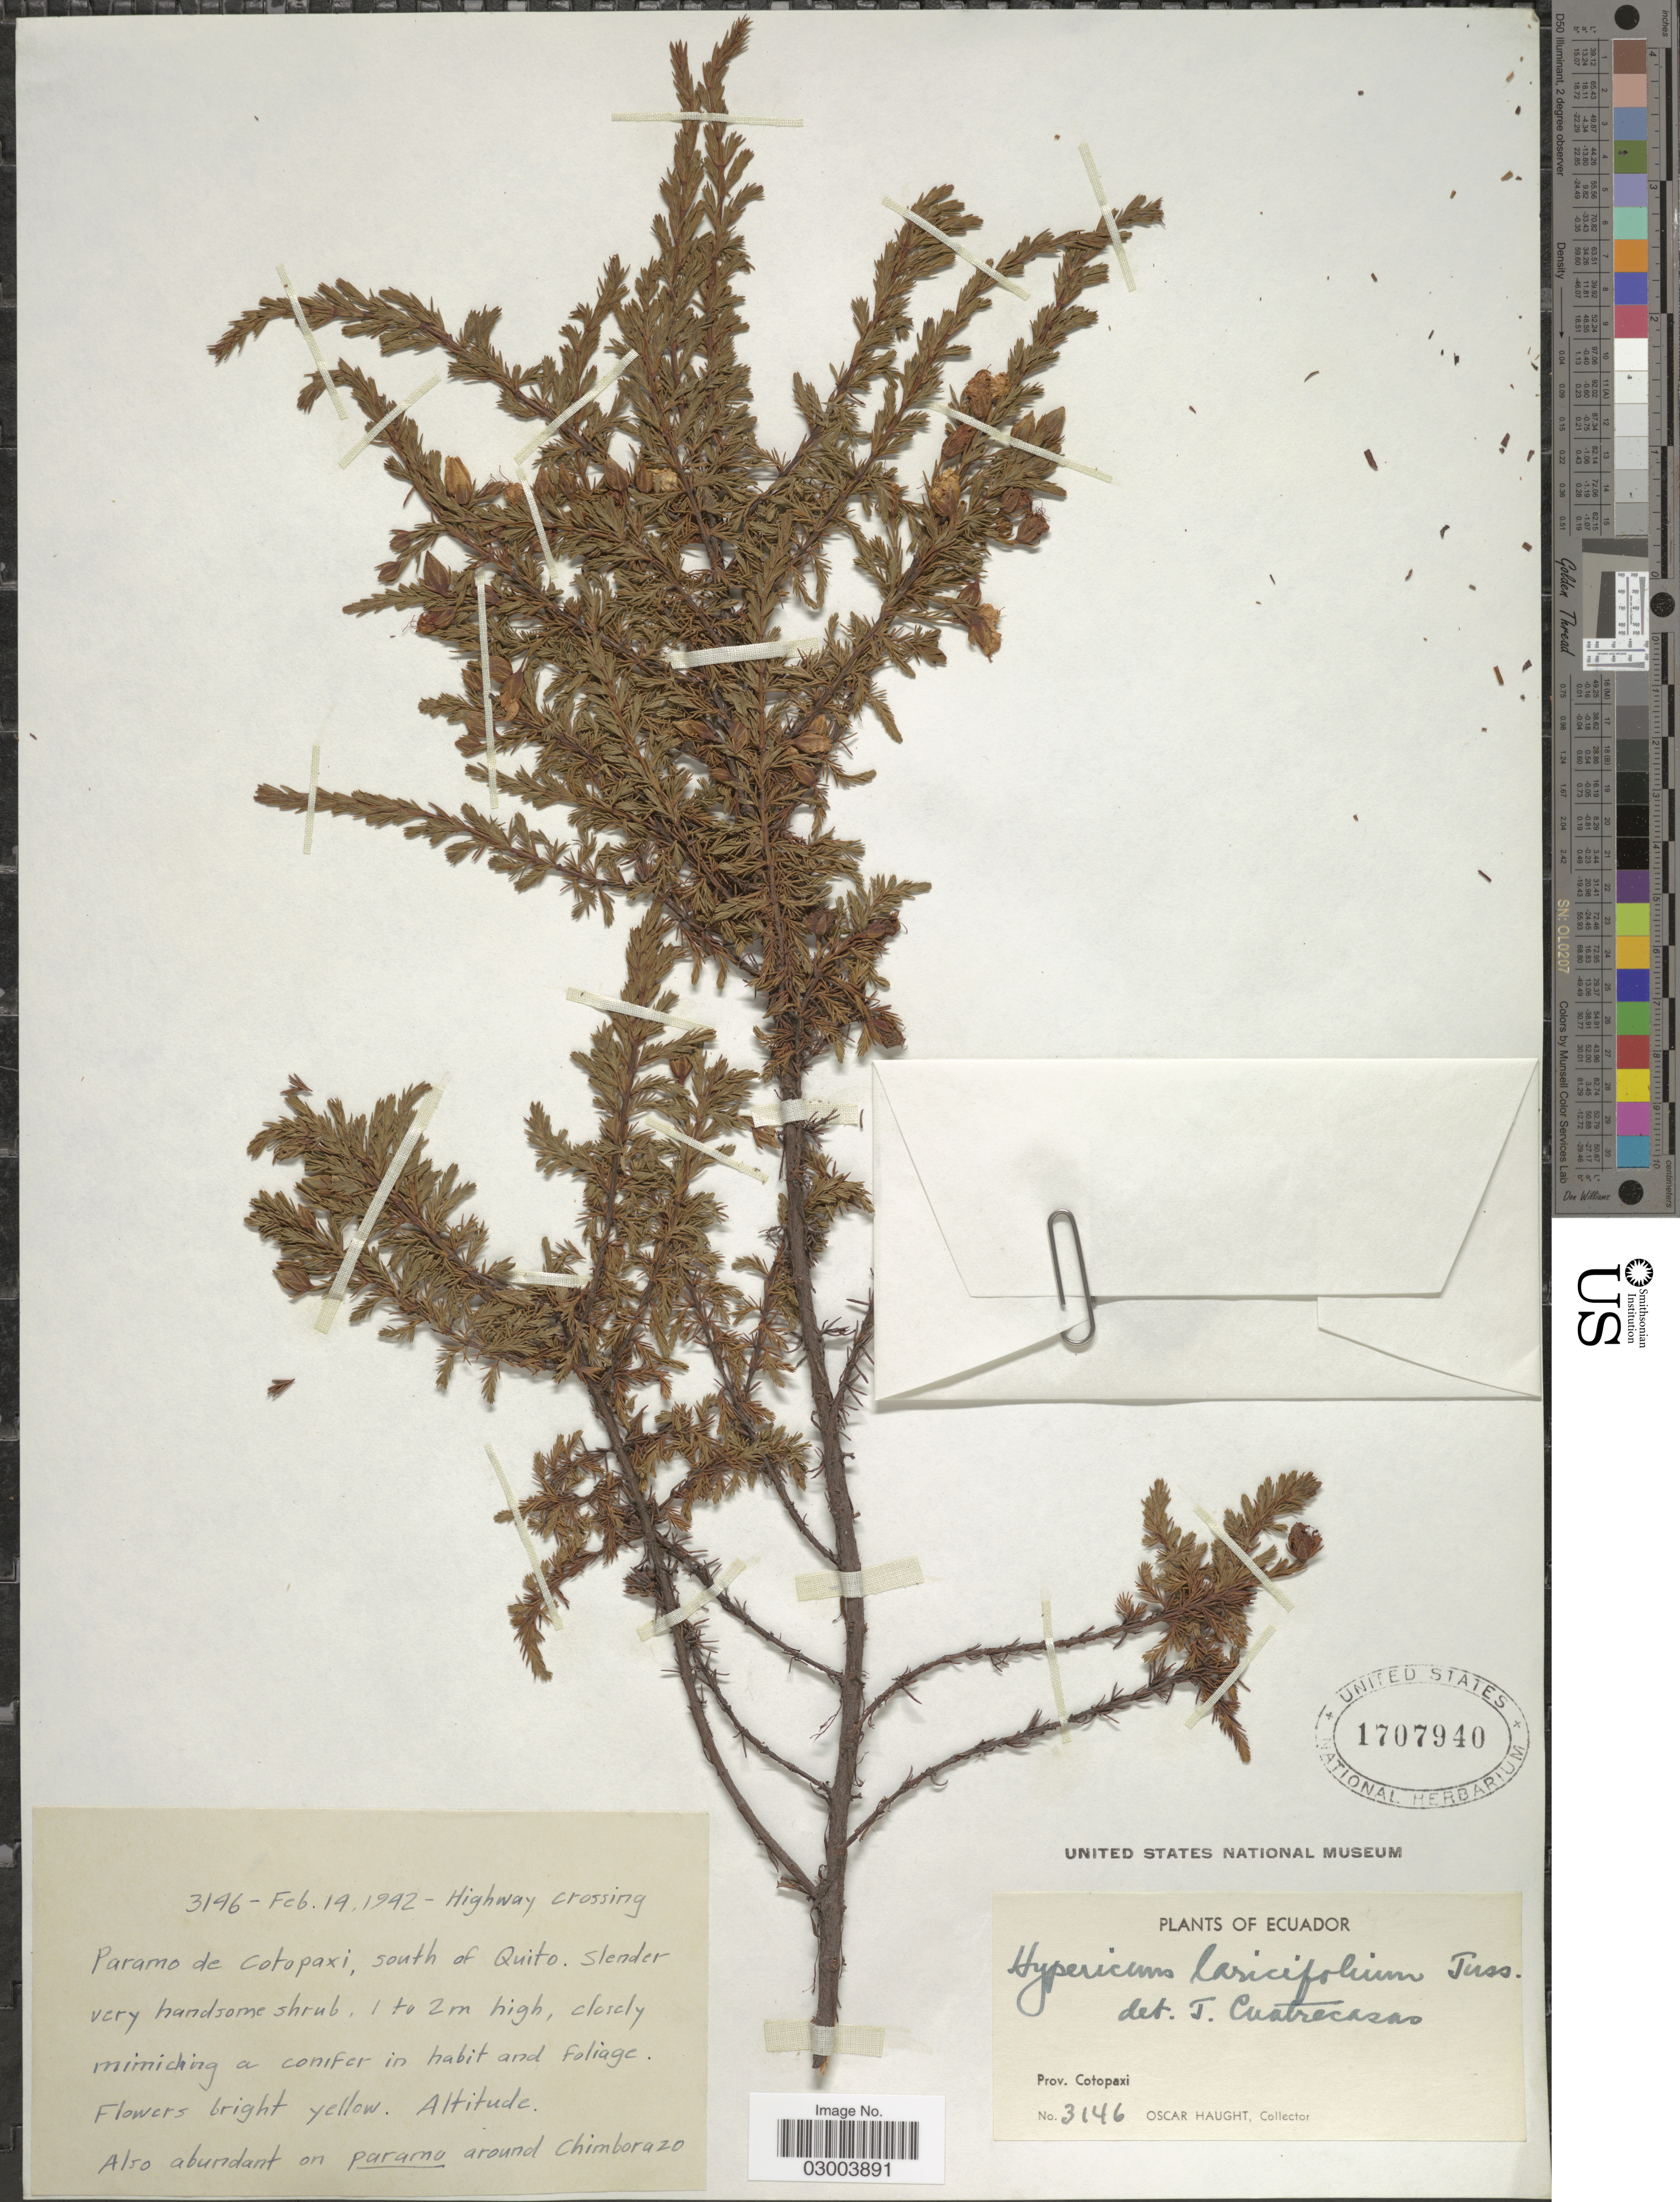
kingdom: Plantae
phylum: Tracheophyta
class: Magnoliopsida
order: Malpighiales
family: Hypericaceae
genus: Hypericum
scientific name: Hypericum laricifolium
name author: Juss.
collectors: O. Haught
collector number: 3146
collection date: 1942-02-19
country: Ecuador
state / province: Cotopaxi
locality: Highway crossing Paramo de Cotopaxi, south of Quito, Also abundant on paramo around Chimborazo.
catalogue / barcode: US 1707940